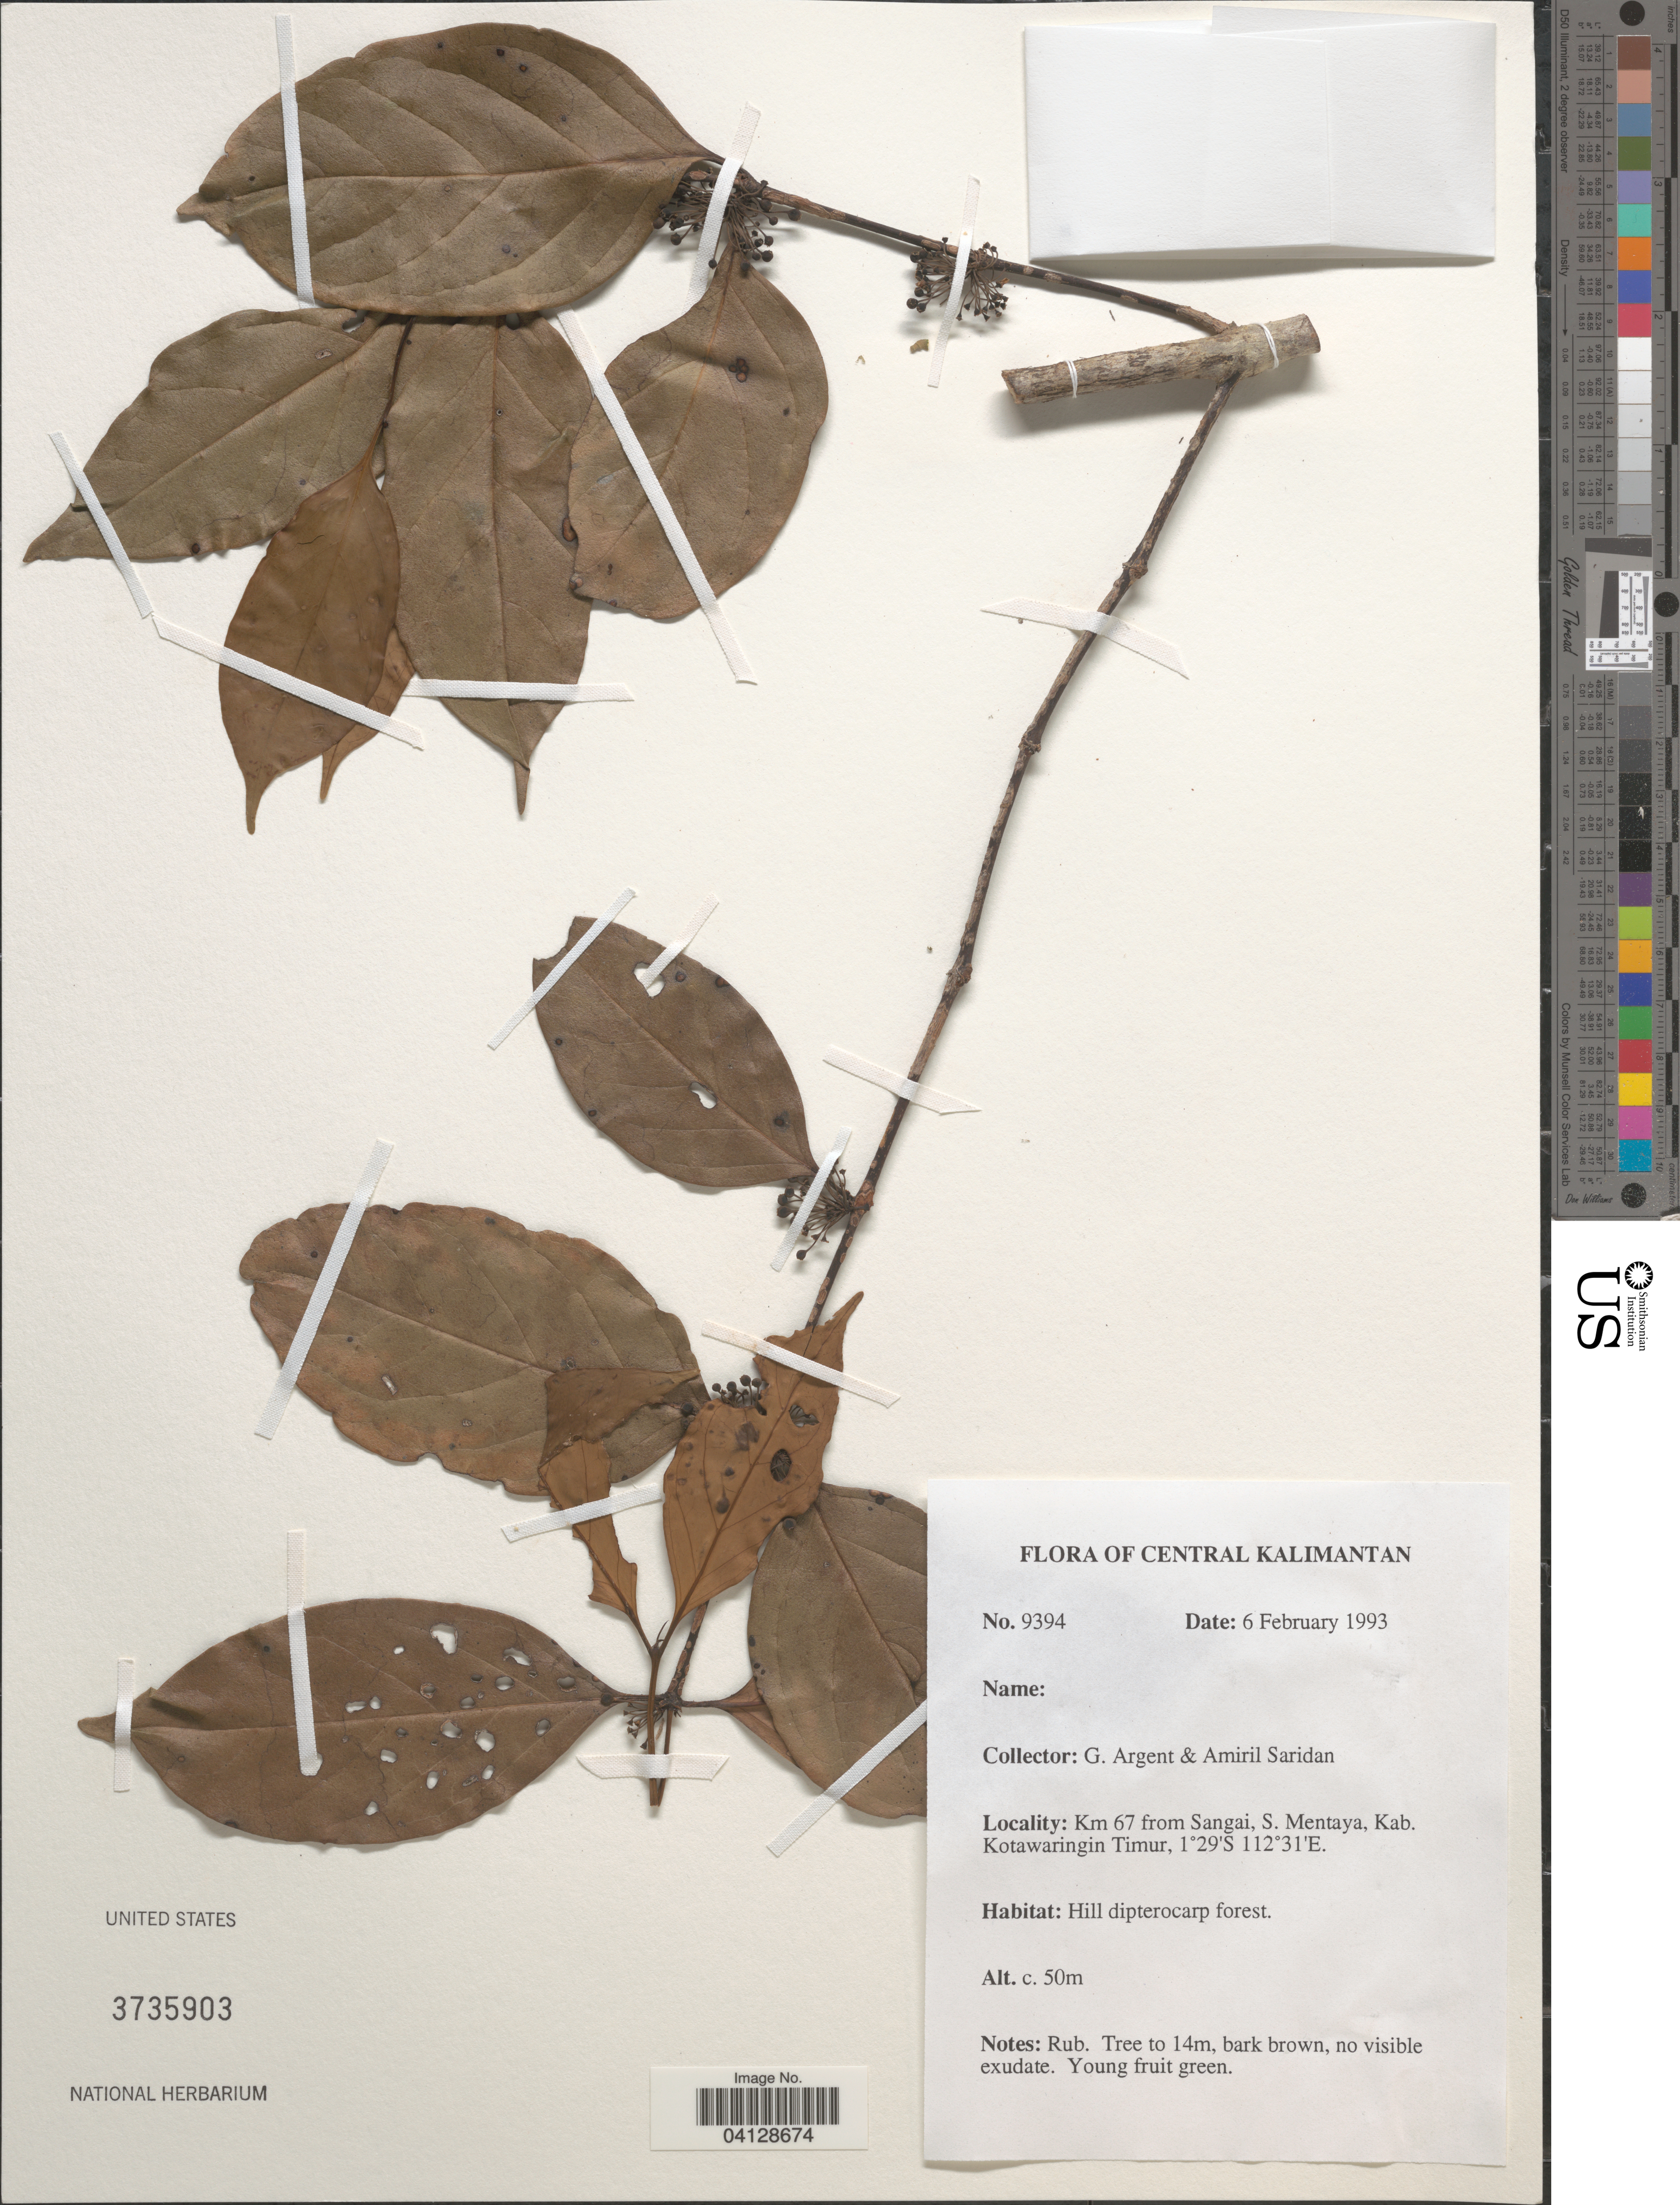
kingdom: Plantae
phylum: Tracheophyta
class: Magnoliopsida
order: Gentianales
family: Rubiaceae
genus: Psydrax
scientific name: Psydrax sp.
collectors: G. Argent & A. Saridan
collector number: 9394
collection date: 1993-02-06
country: Indonesia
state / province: Kalimantan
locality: Central Kalimantan. Km 67 from Sangai, S. Mentaya, Kab. Kotawaringin Timur.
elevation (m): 50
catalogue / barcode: US 3735903